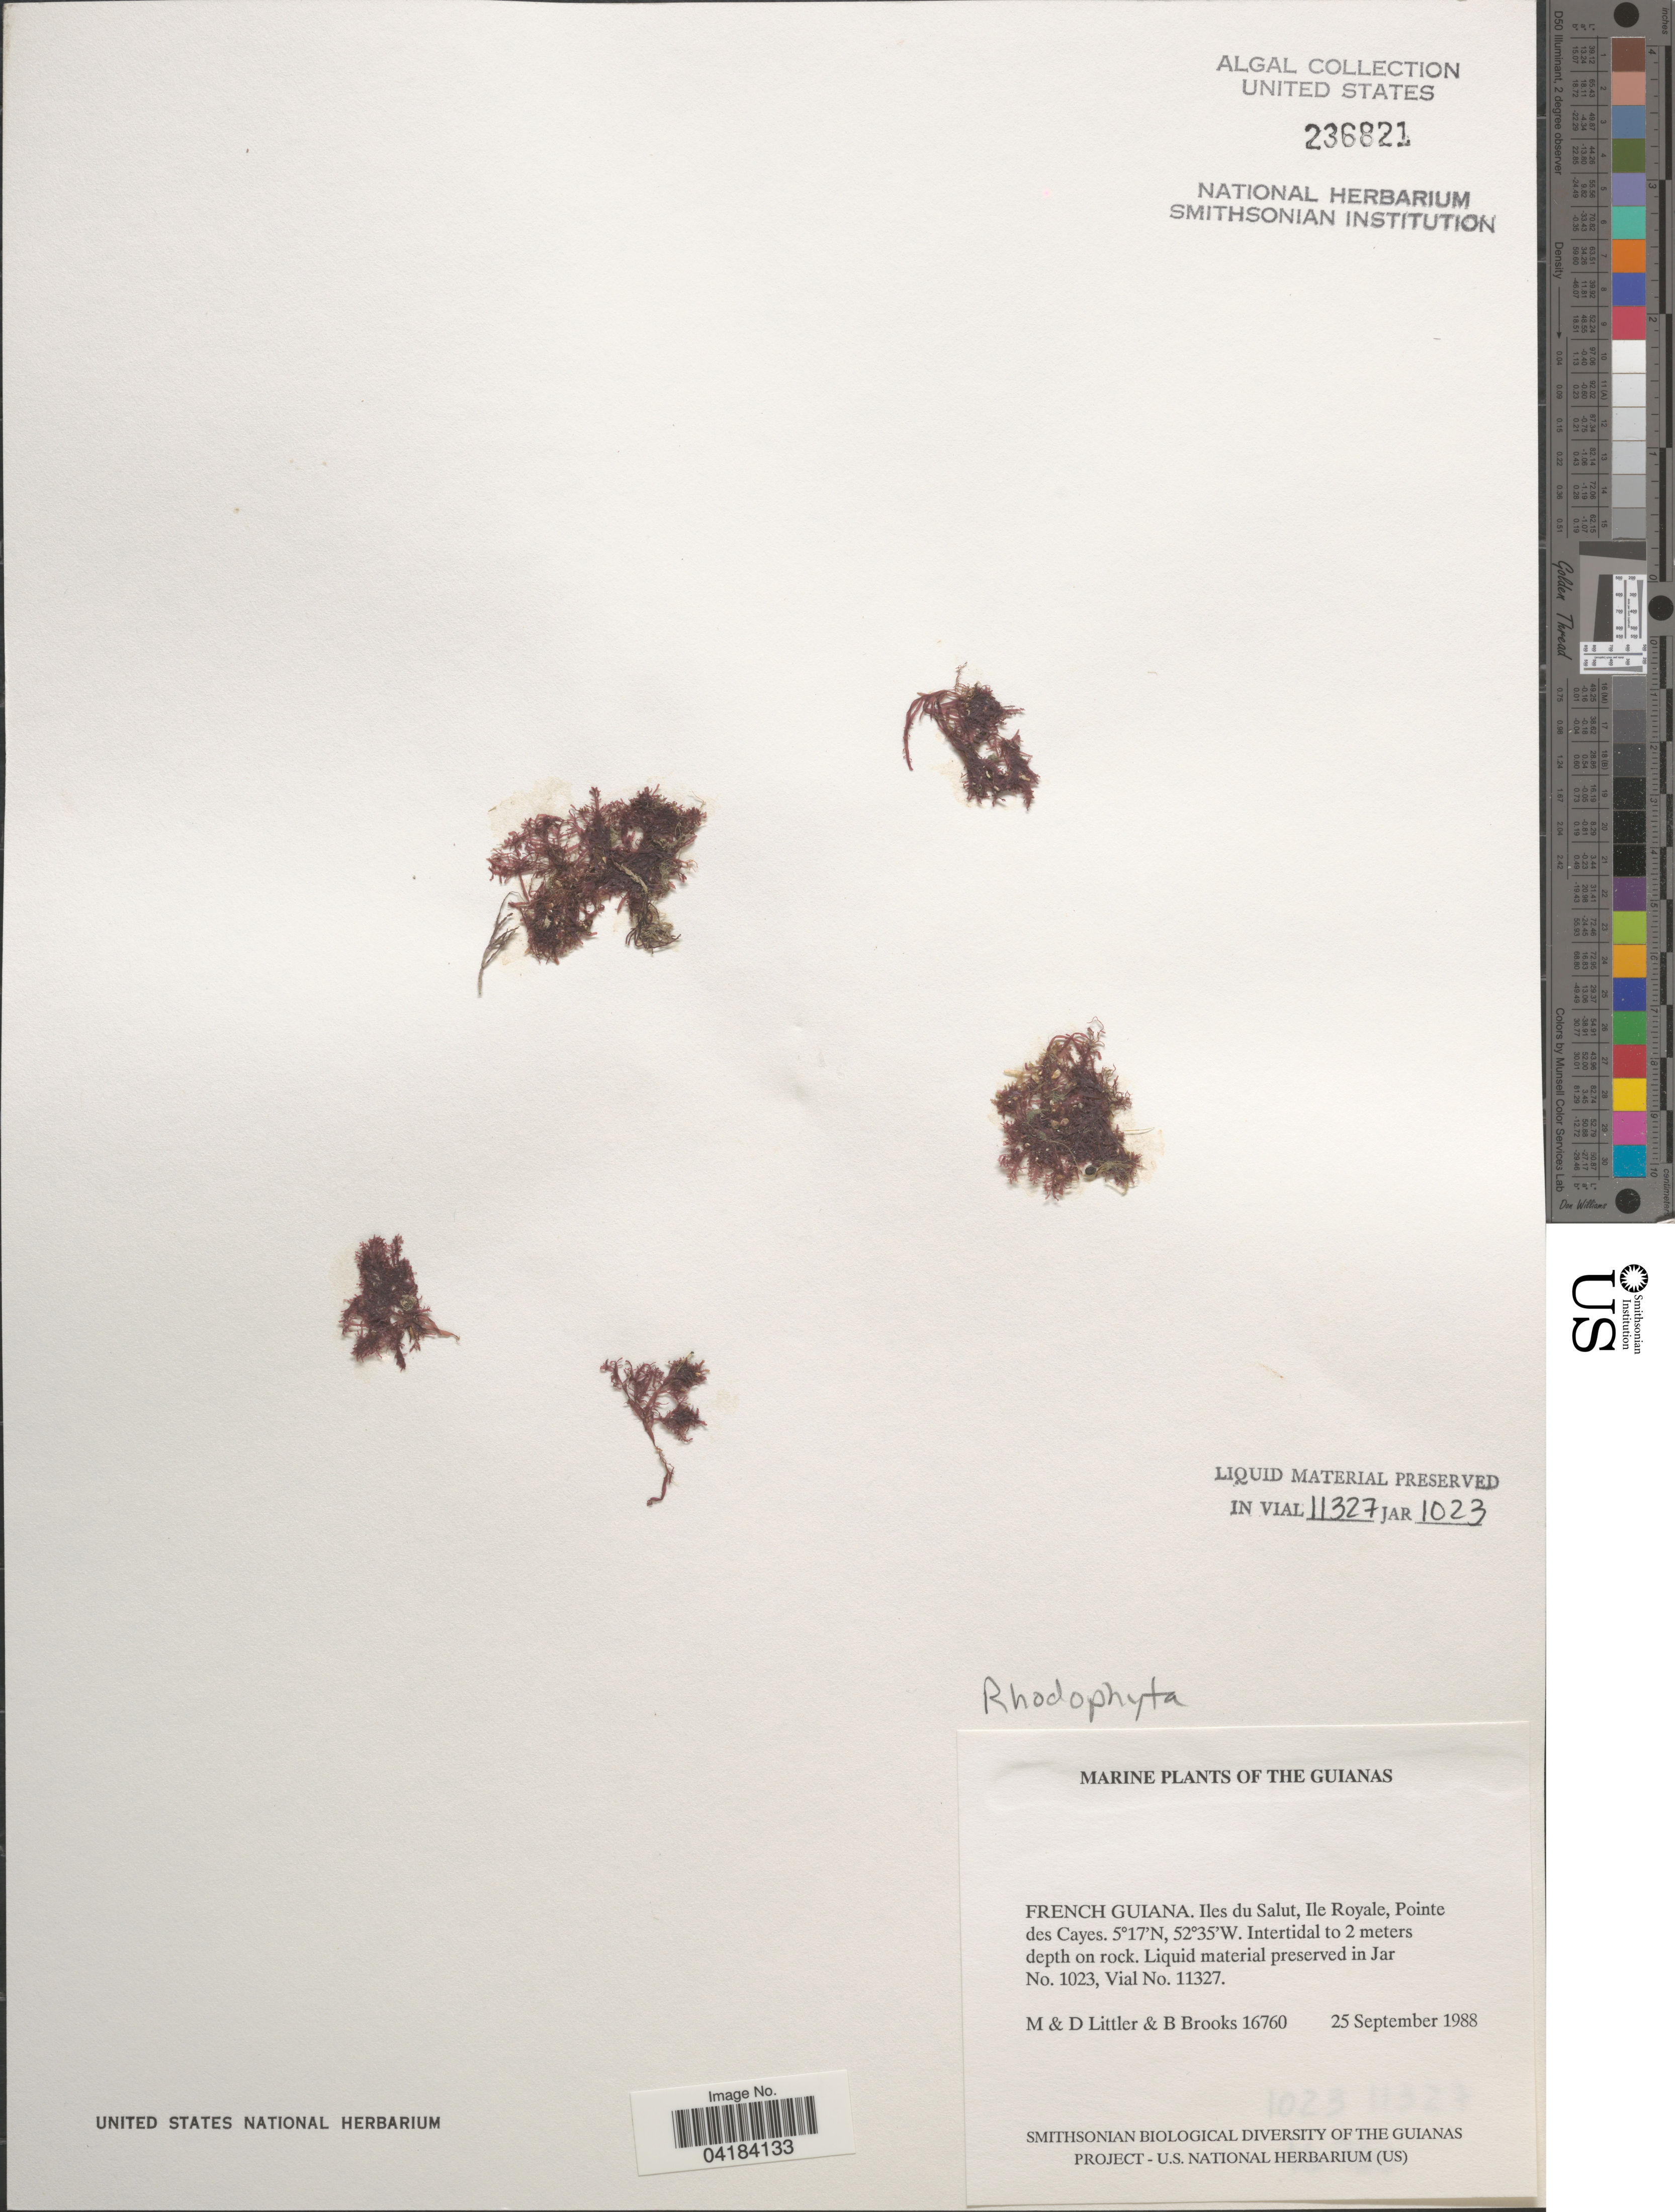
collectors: M. Littler, D. S. Littler & B. Brooks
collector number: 16760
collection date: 1988-09-25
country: French Guiana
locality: The Guianas. Iles du Salut, Ile Royale, Pointe des Cayes.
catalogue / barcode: US 236821